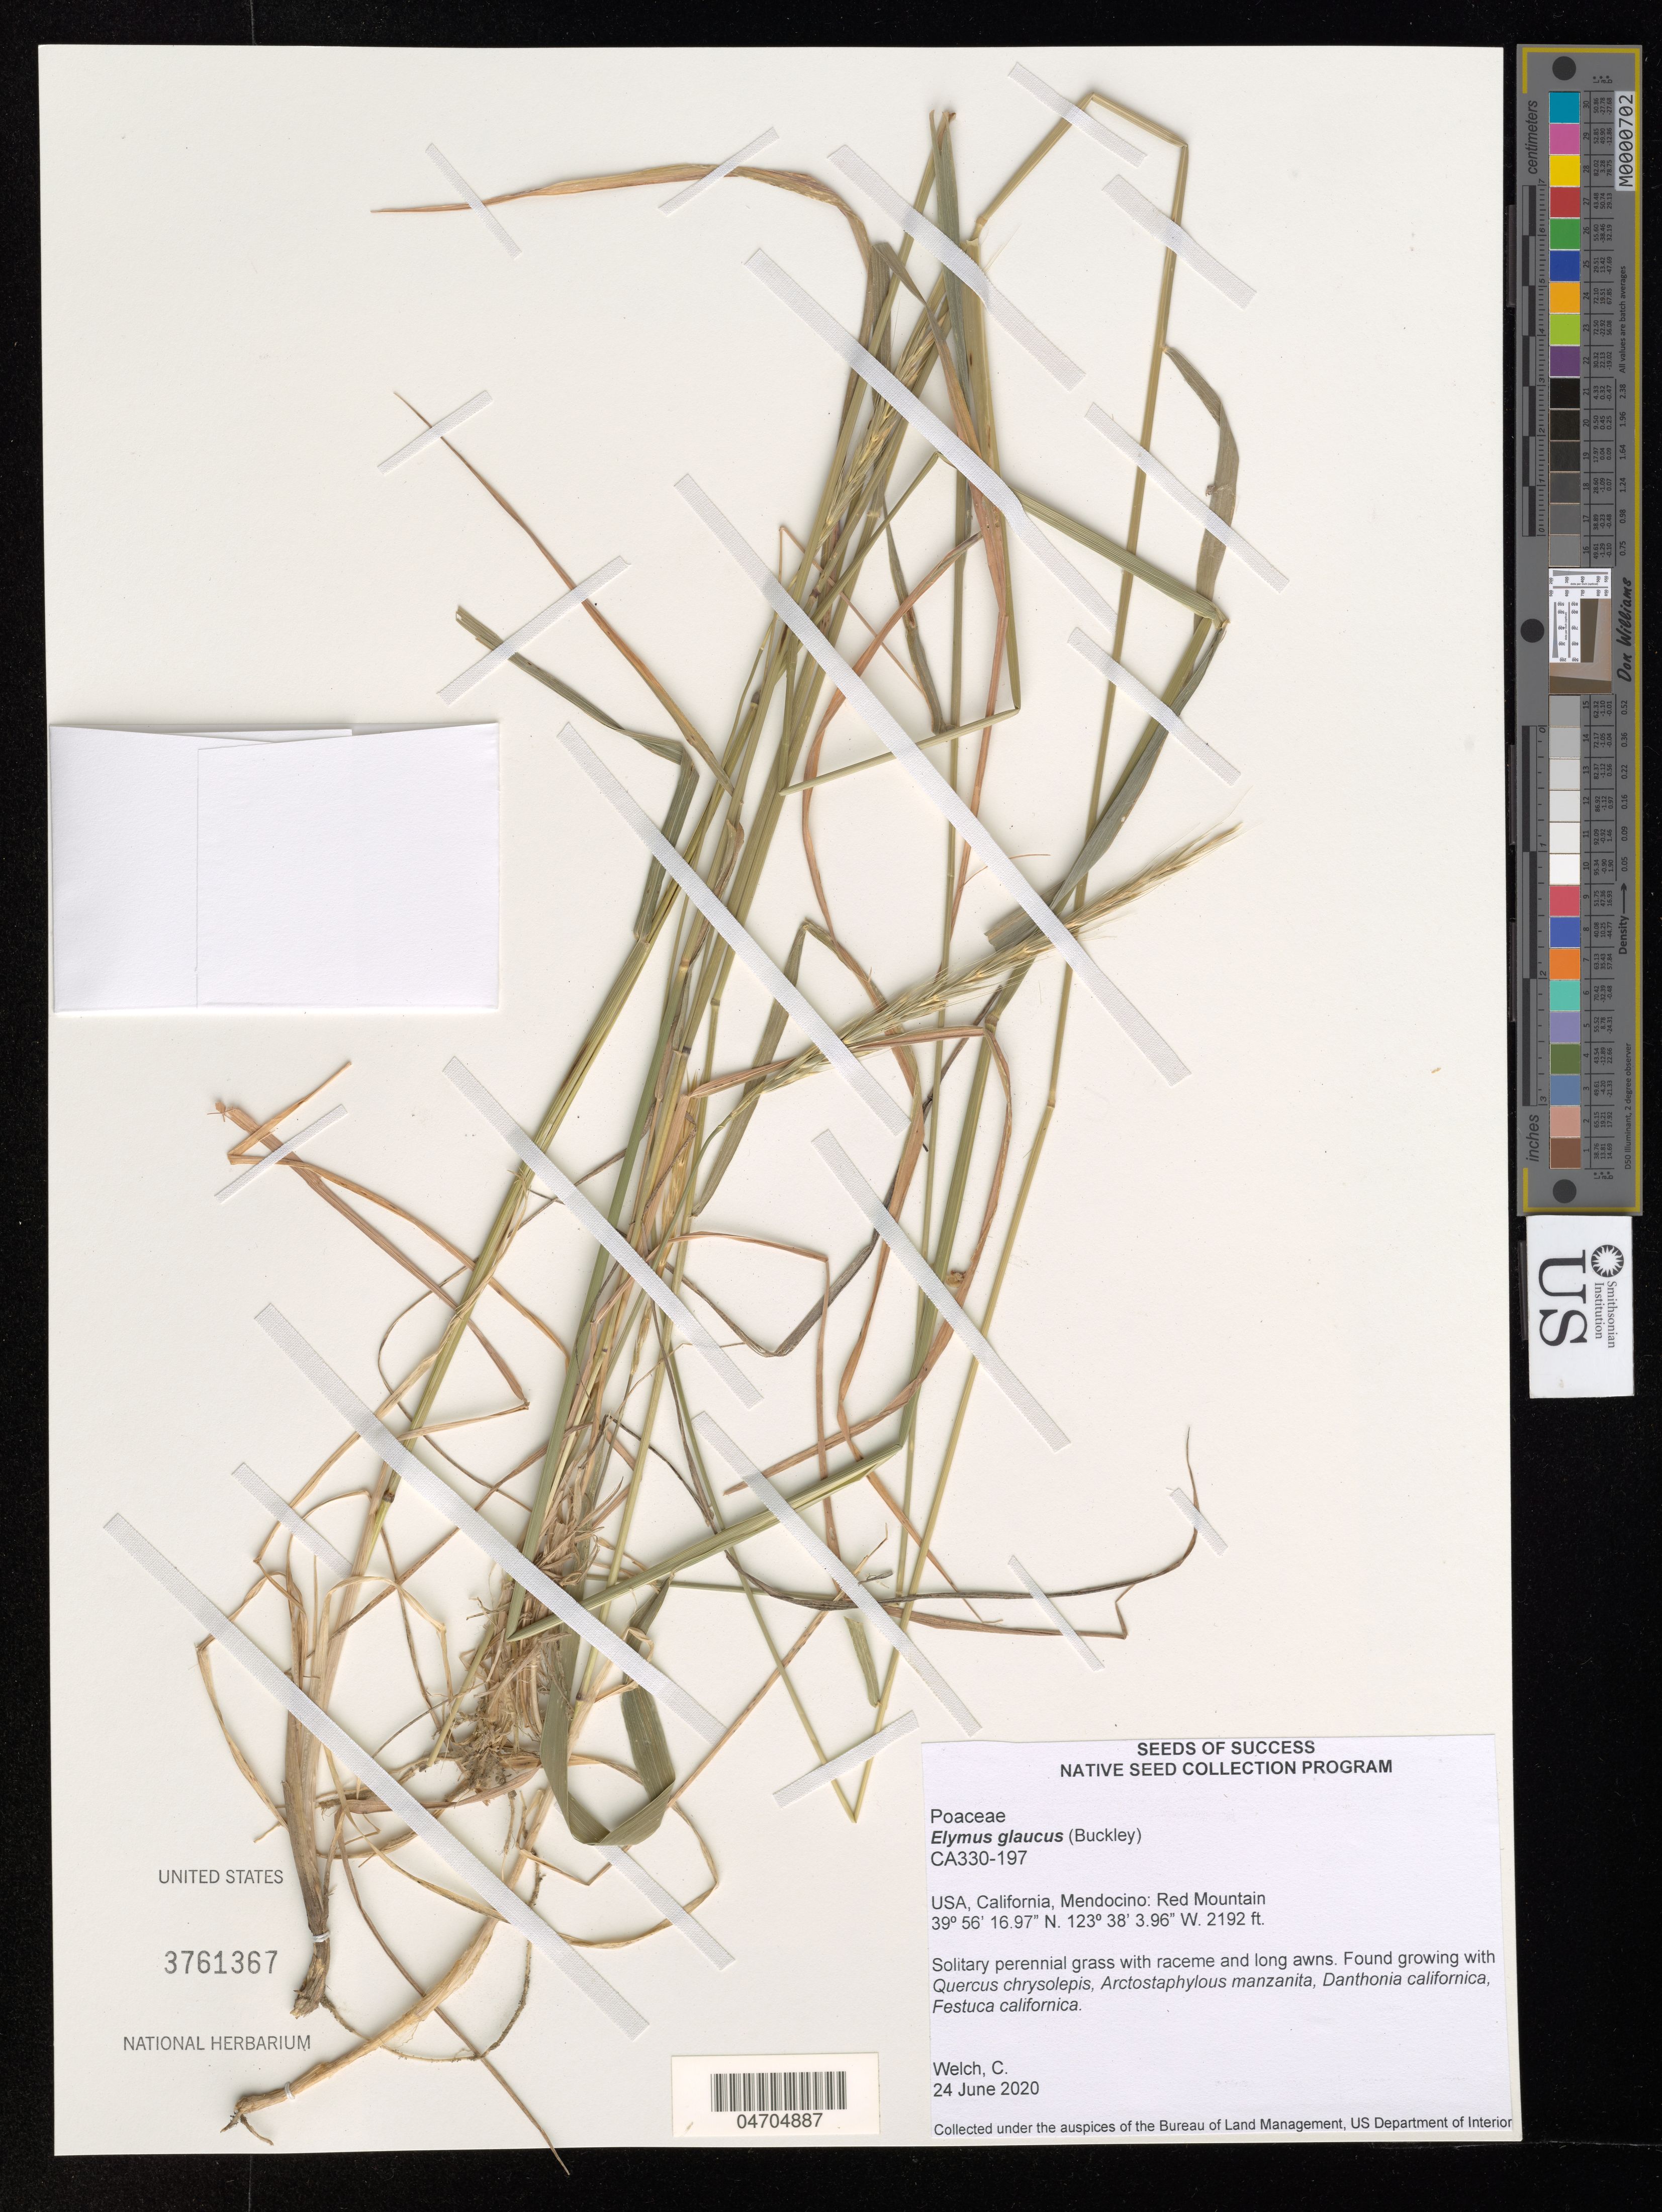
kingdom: Plantae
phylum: Tracheophyta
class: Liliopsida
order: Poales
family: Poaceae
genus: Elymus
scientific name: Elymus glaucus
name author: Buckley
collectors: C. Welch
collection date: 2020-06-24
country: United States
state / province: California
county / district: Mendocino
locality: Mendocino: Red Mountain.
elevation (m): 668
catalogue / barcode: US 3761367